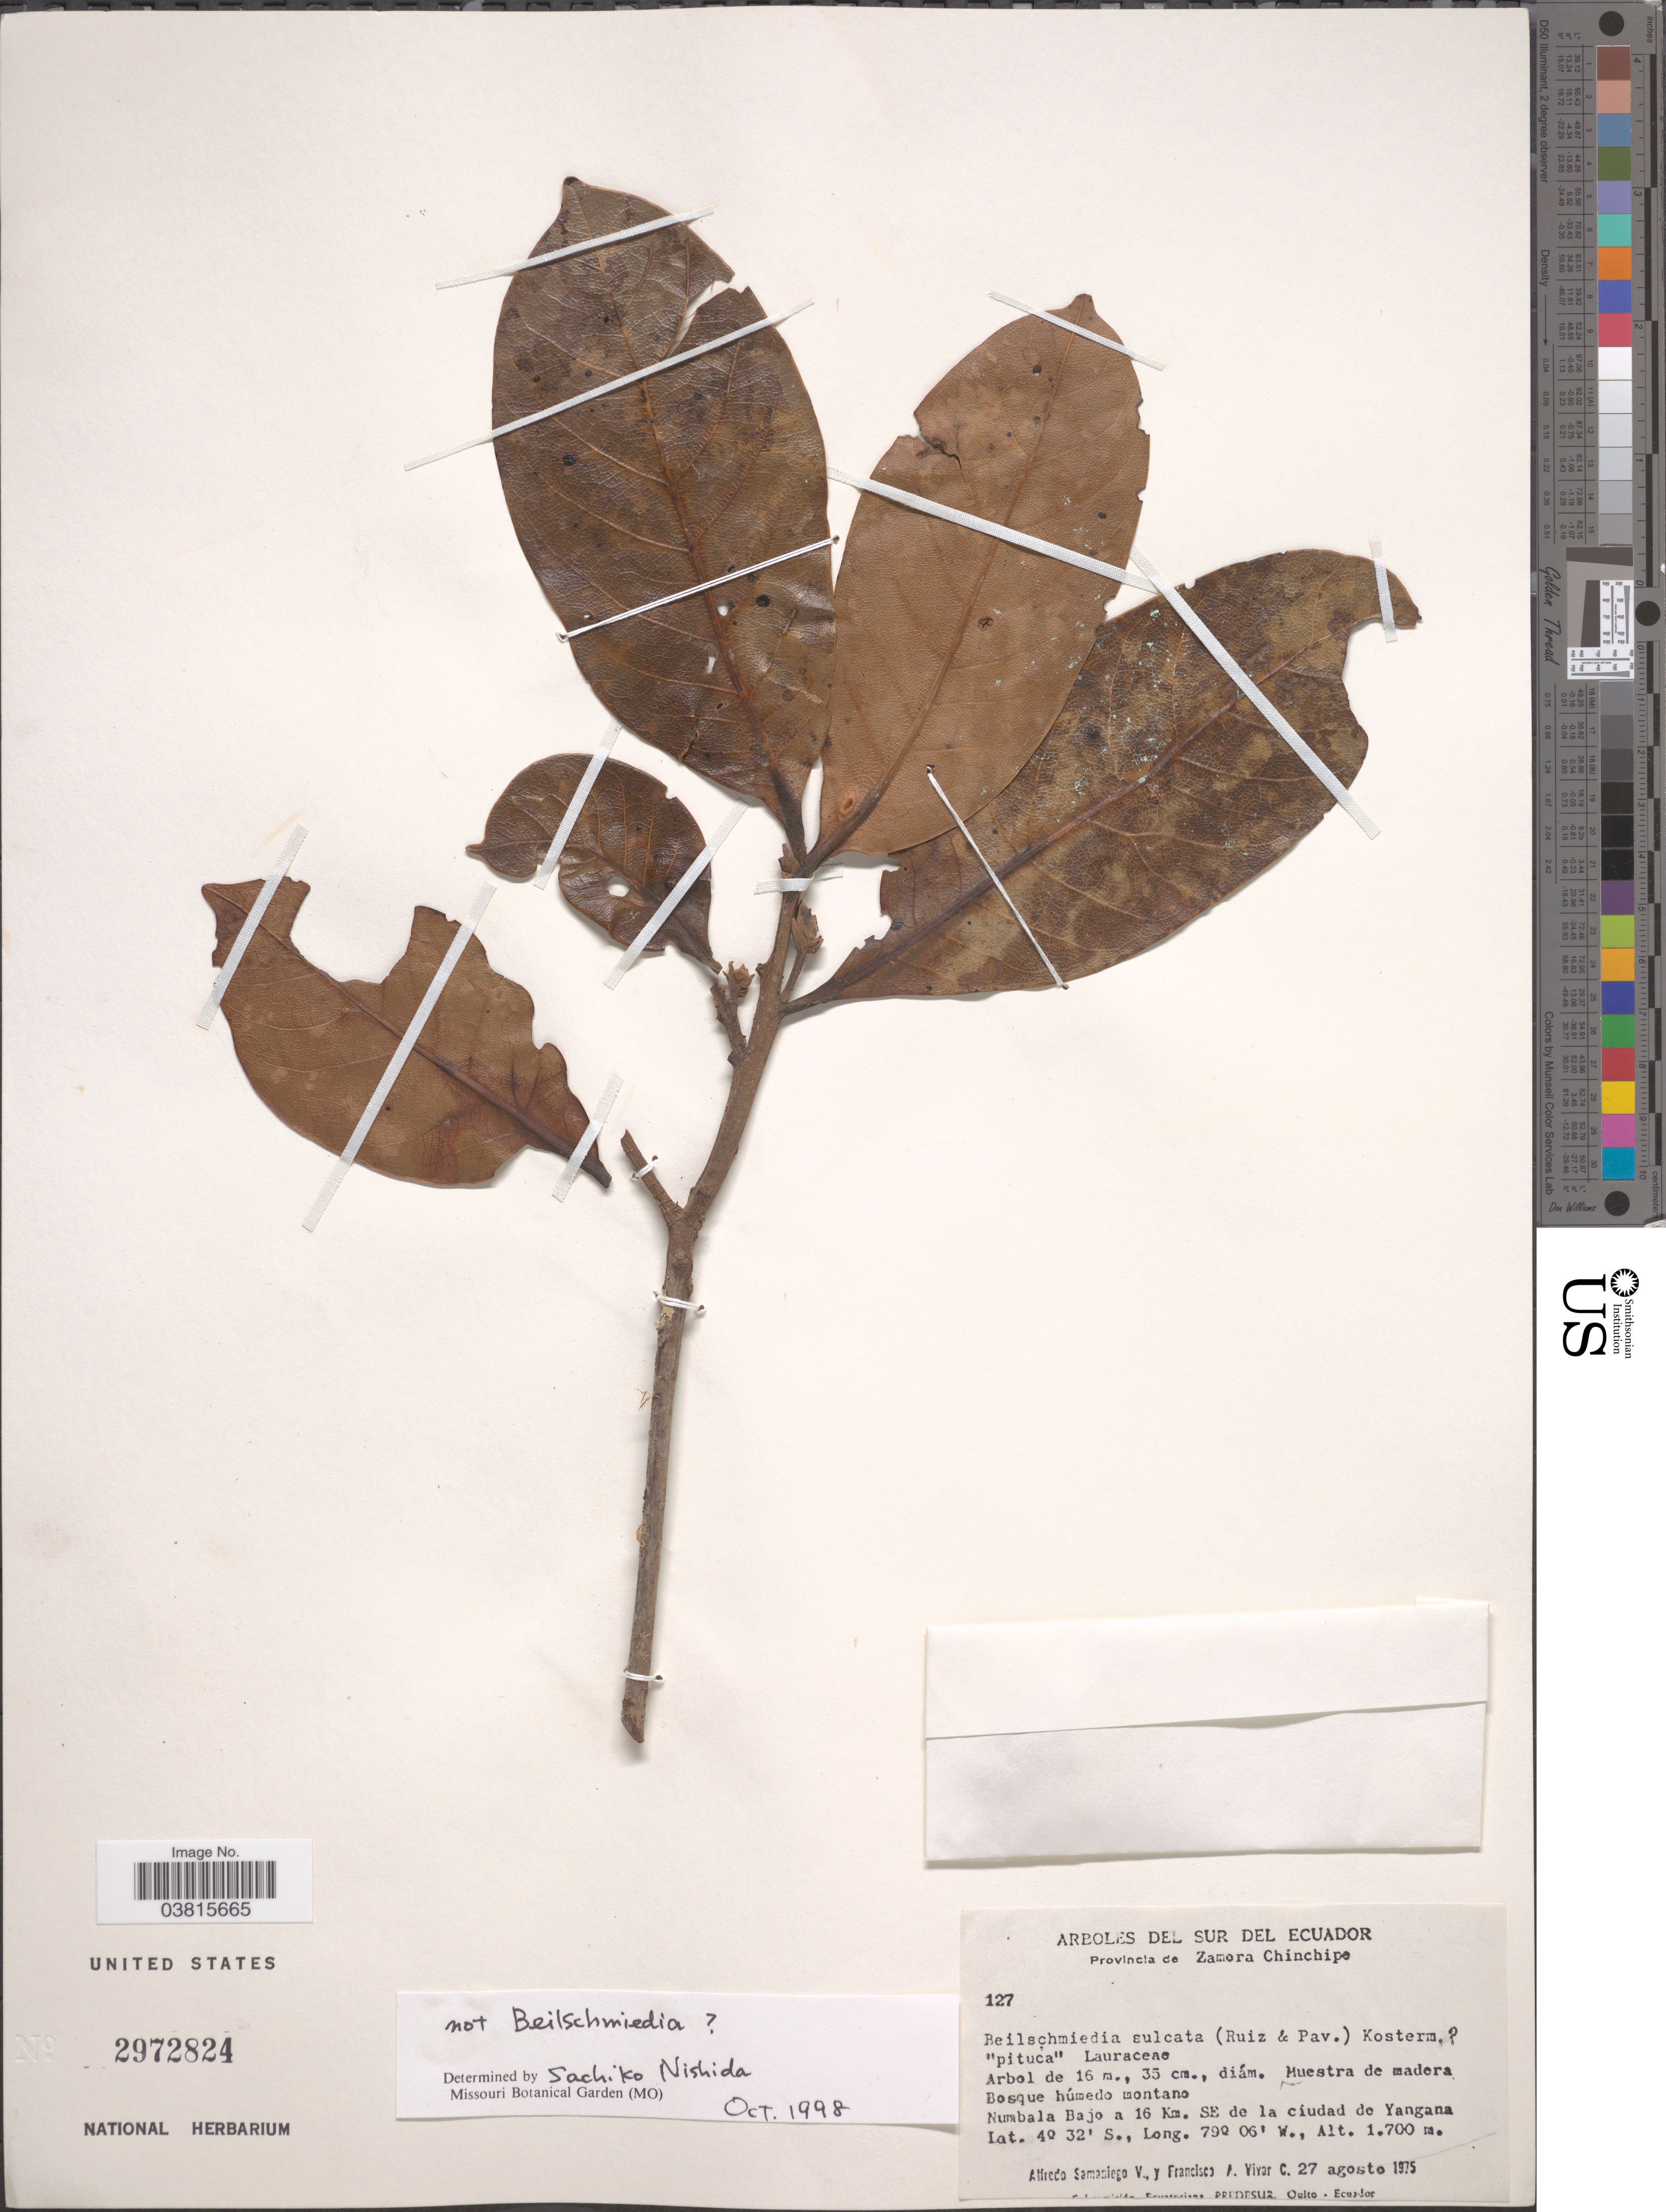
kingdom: Plantae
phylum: Tracheophyta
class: Magnoliopsida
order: Laurales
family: Lauraceae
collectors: A. V. Samaniego & F. A. Vivar C.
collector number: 127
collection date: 1975-08-27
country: Ecuador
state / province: Zamora-Chinchipe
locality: Sur del Ecuador. Bosque húmedo montano. Numbala Bajo a 16 Km. SE de la ciudad de Yangana.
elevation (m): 1700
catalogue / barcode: US 2972824